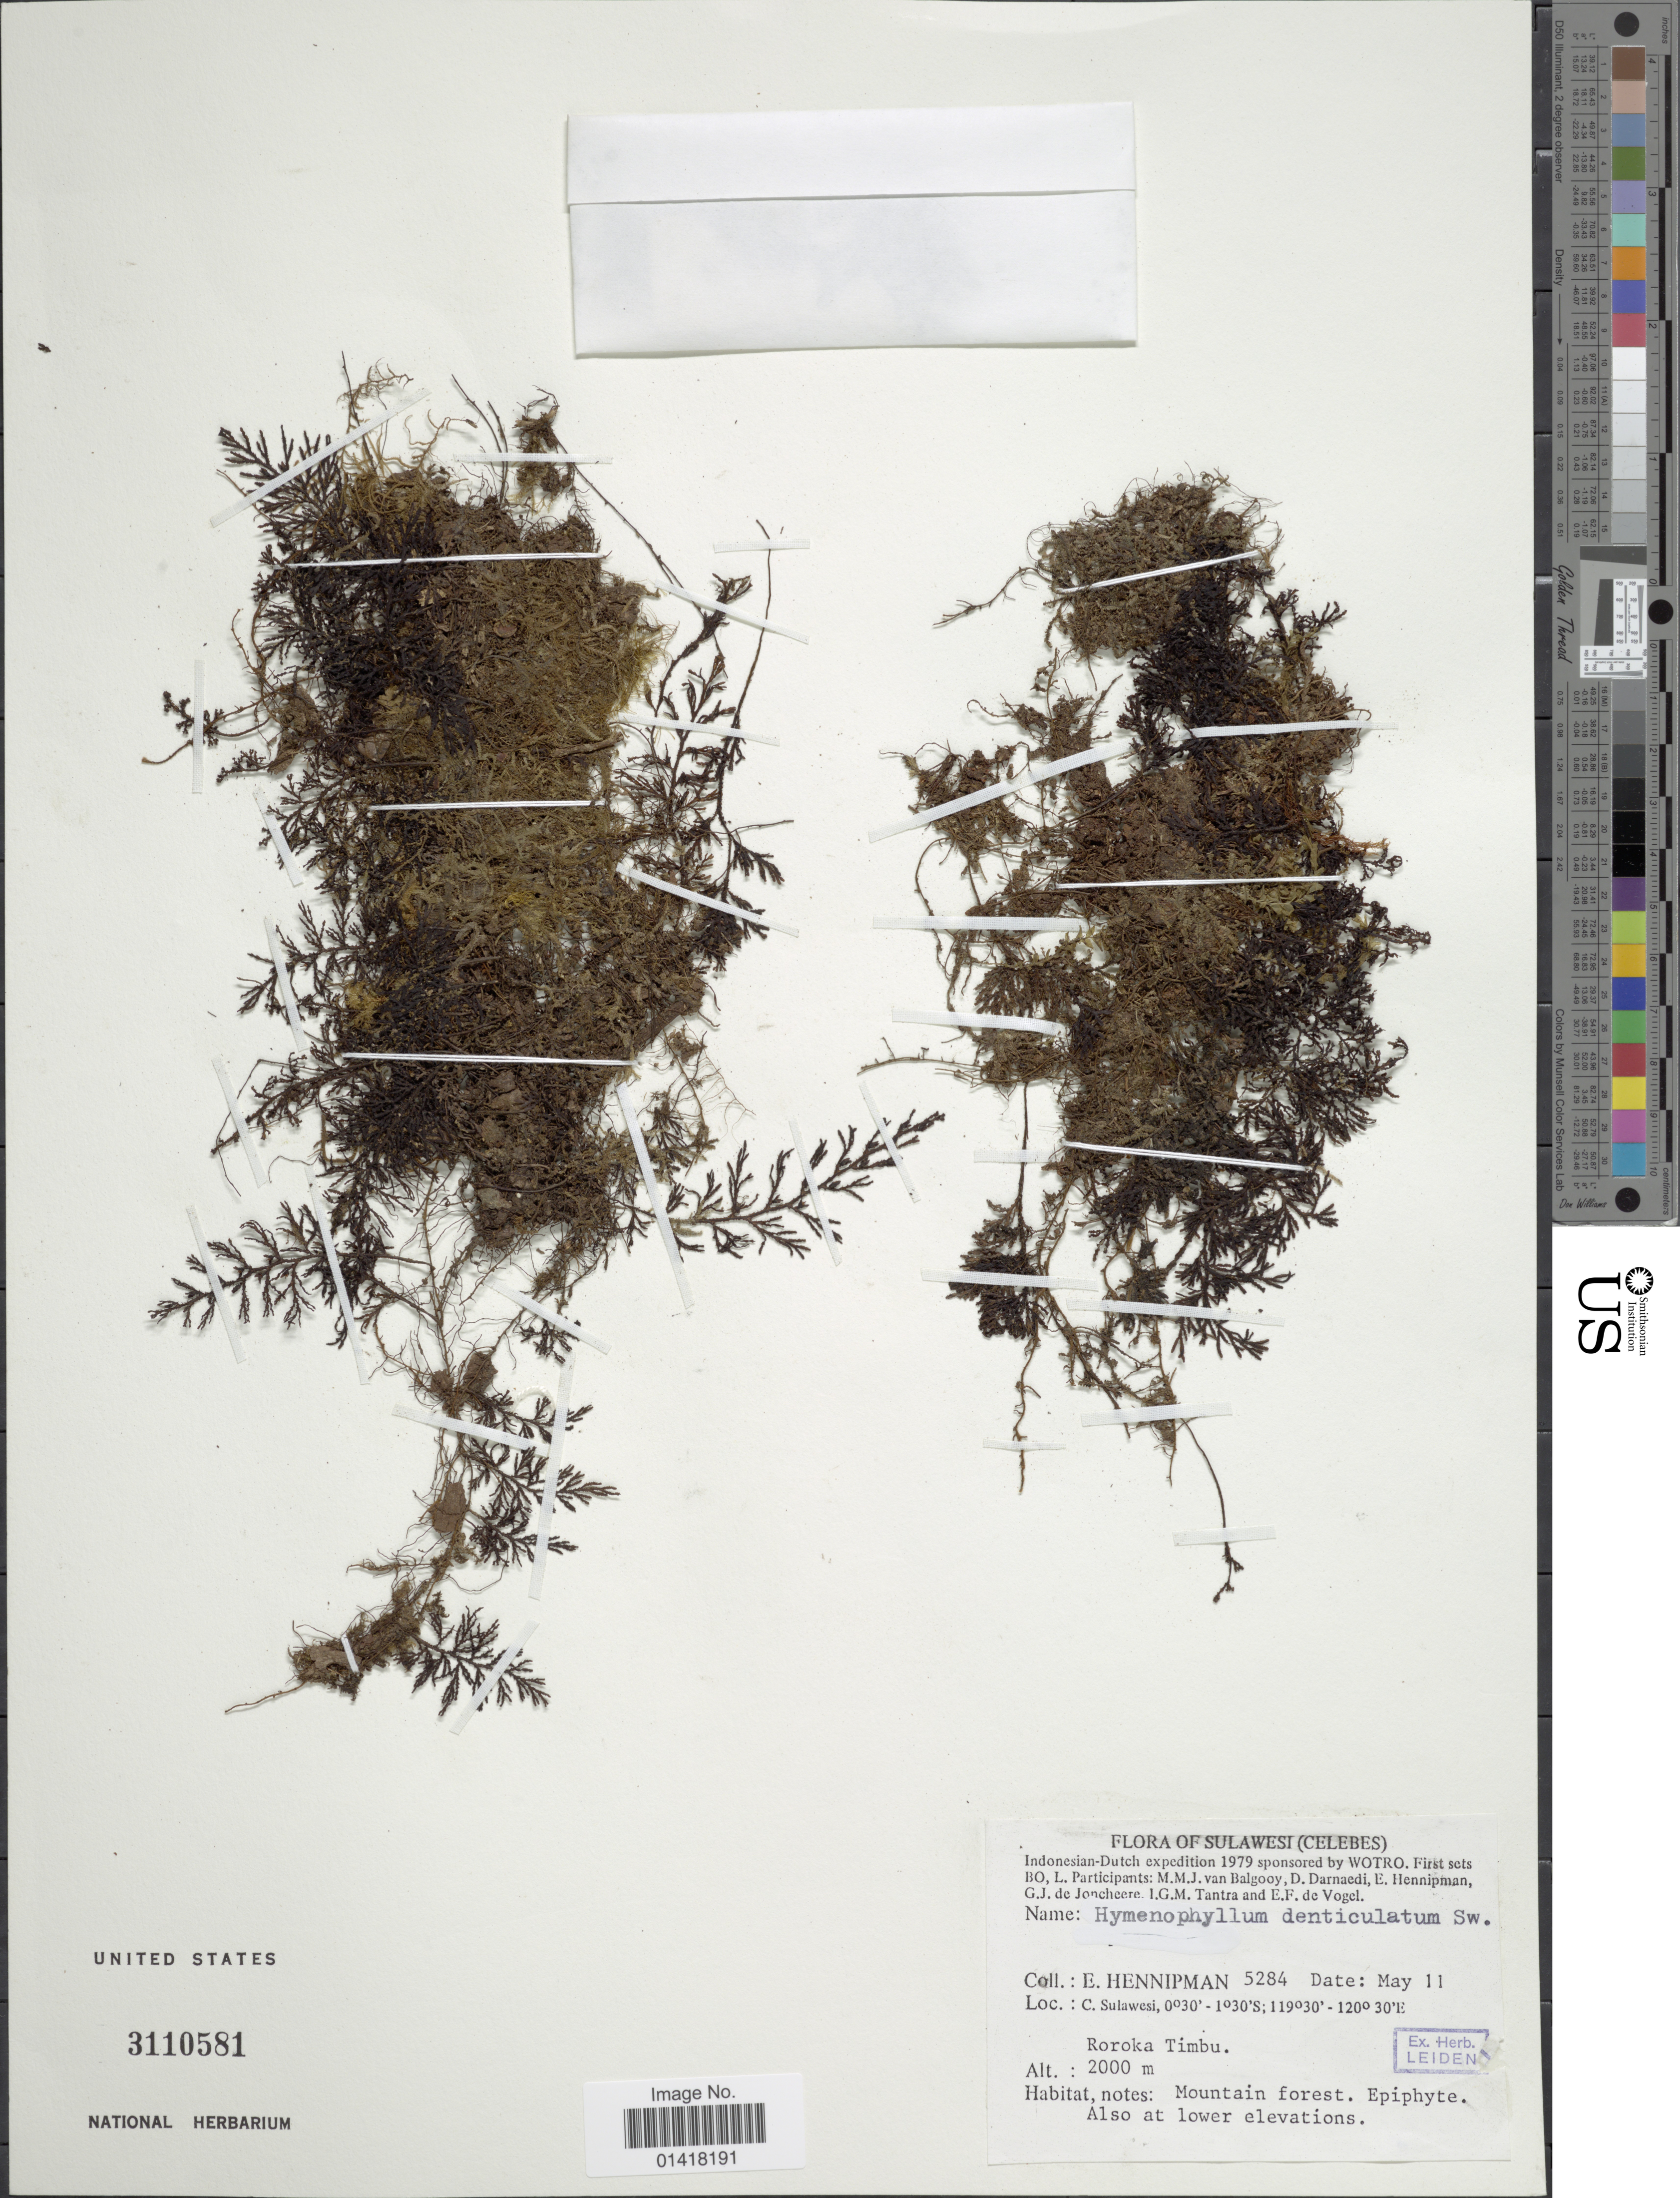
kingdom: Plantae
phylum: Tracheophyta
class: Polypodiopsida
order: Hymenophyllales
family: Hymenophyllaceae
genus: Hymenophyllum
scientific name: Hymenophyllum denticulatum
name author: Sw.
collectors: E. Hennipman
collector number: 5284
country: Indonesia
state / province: Sulawesi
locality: Celebes. C. Sulawesi. roroka Timbu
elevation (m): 2000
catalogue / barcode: US 3110581